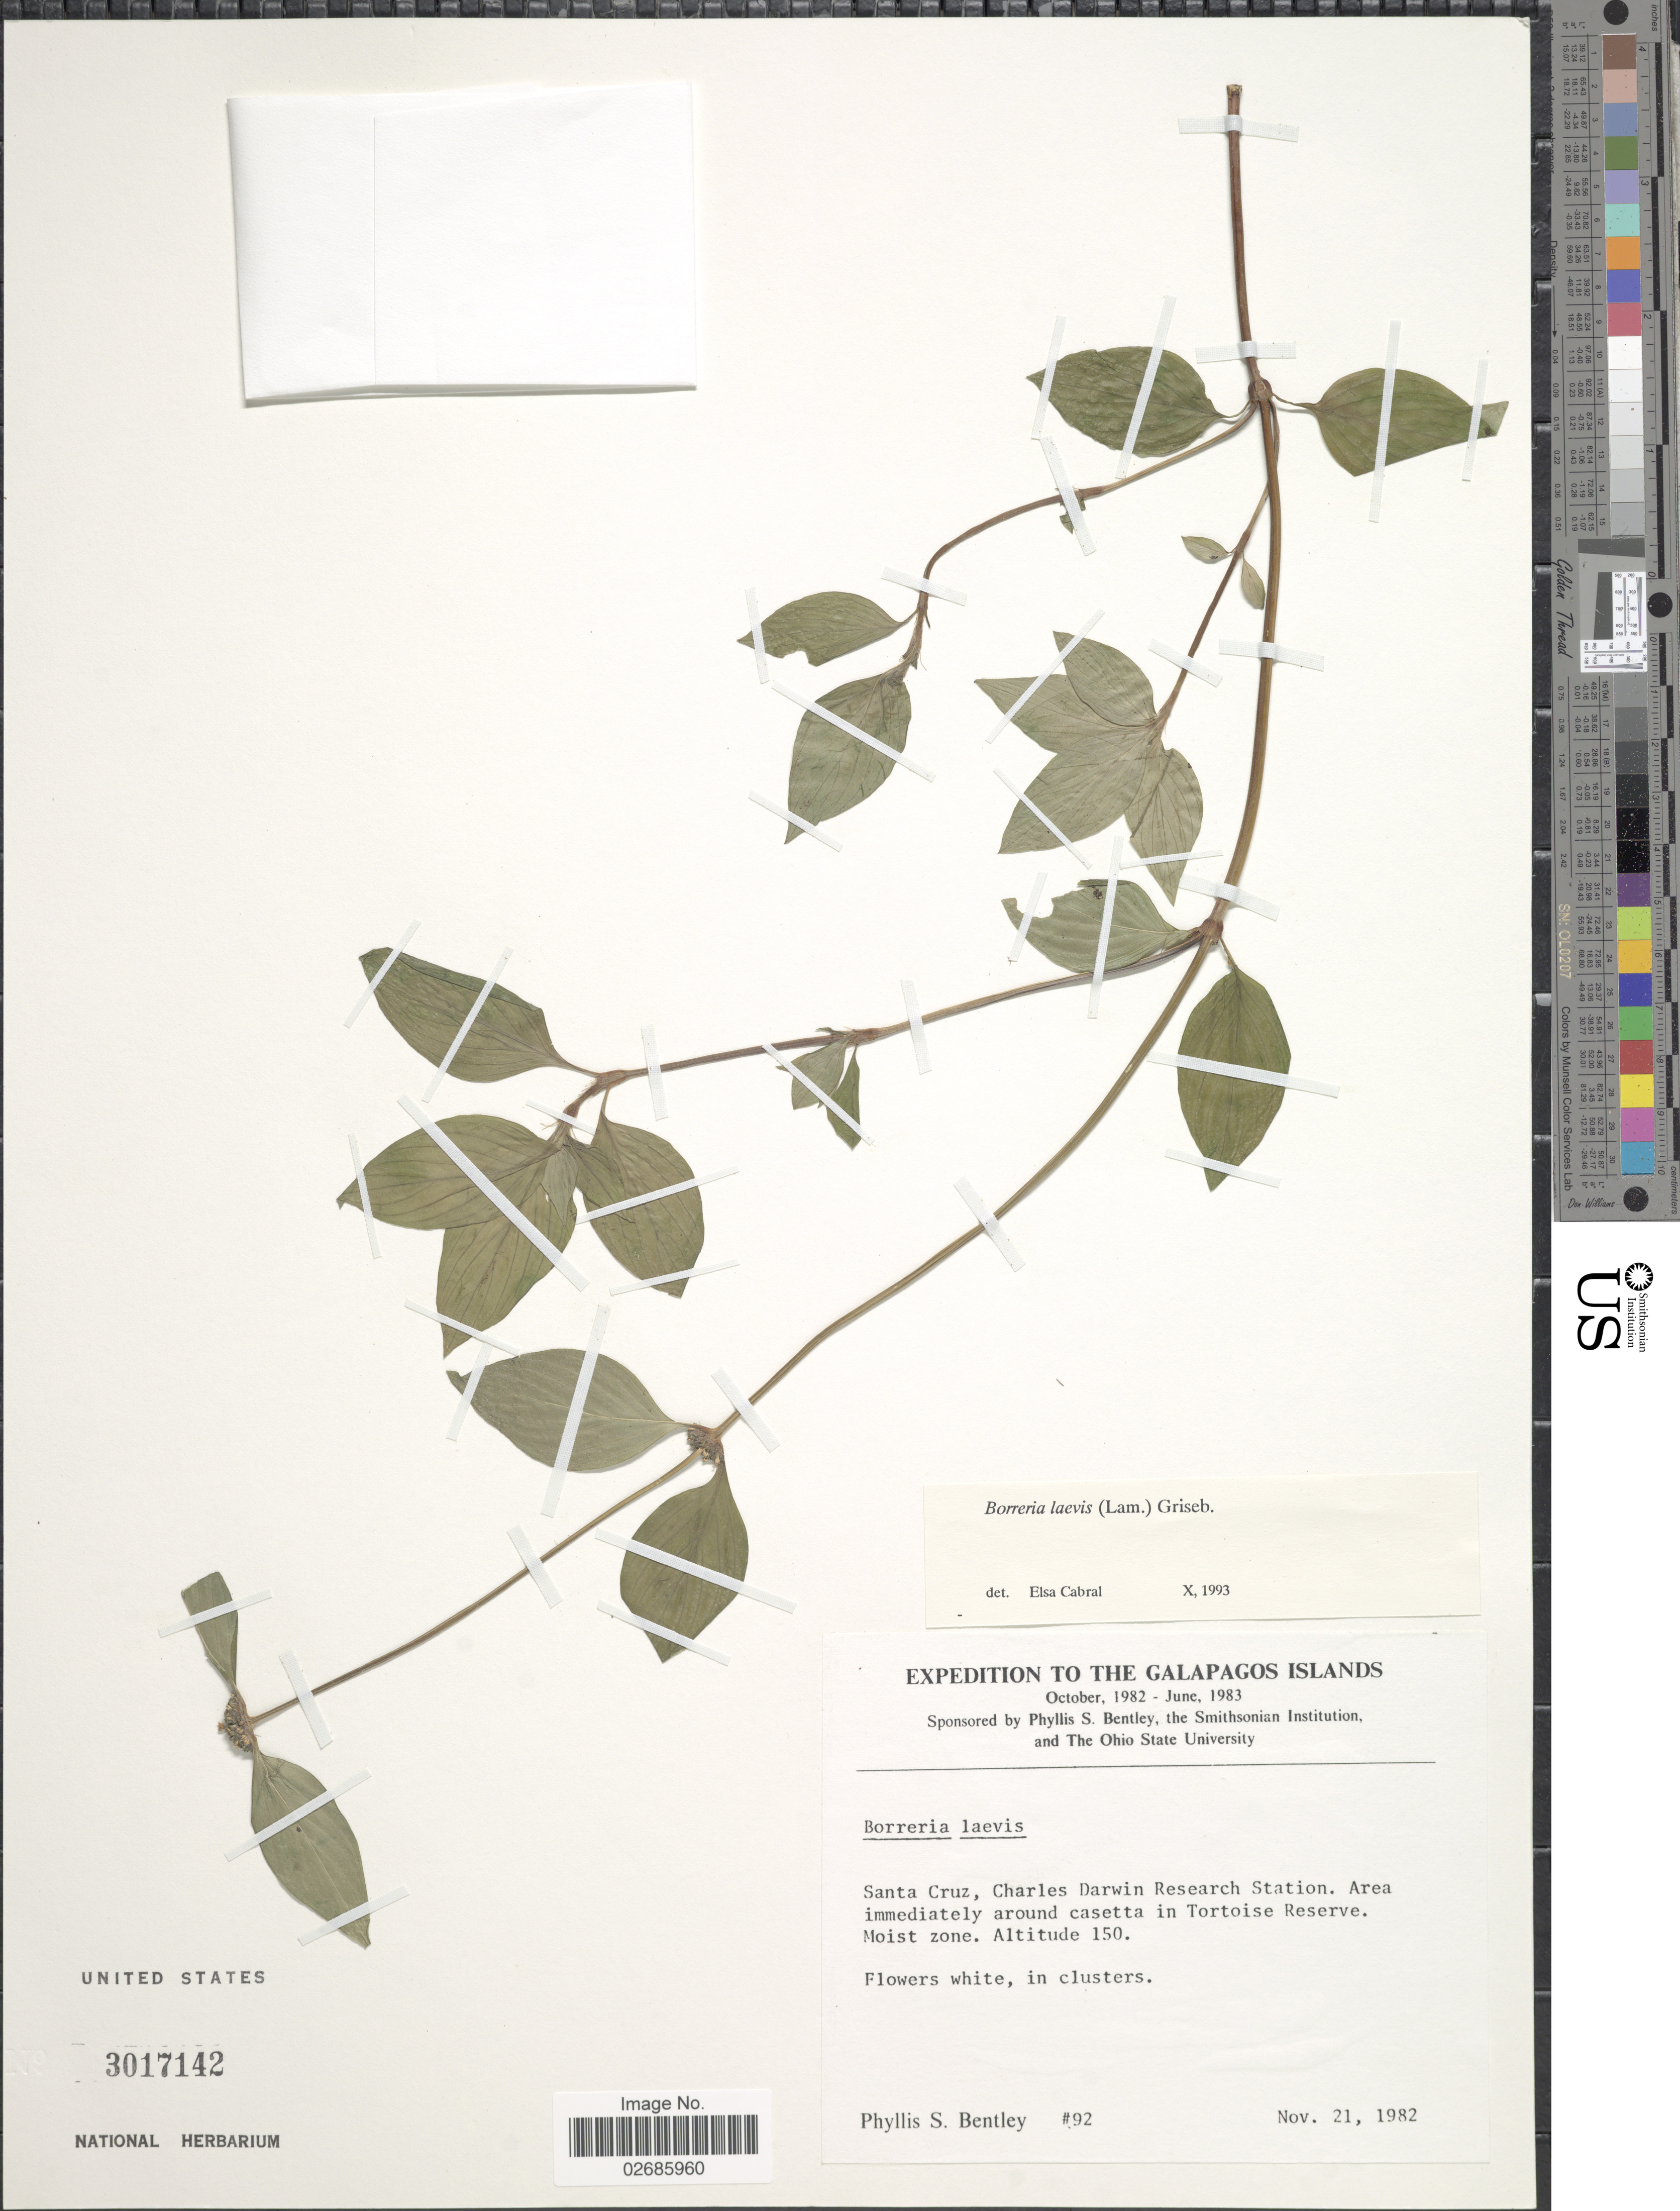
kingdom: Plantae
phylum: Tracheophyta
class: Magnoliopsida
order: Gentianales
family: Rubiaceae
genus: Borreria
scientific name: Borreria assurgens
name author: (Ruiz & Pav.) Griseb.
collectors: P. S. Bentley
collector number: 92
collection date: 1982-11-21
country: Ecuador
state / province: Colón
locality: The Galapagos Islands, Santa Cruz, Charles Darwin Research Station. Area immediately around casetta in Tortoise Reserve. Moist zone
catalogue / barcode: US 3017142